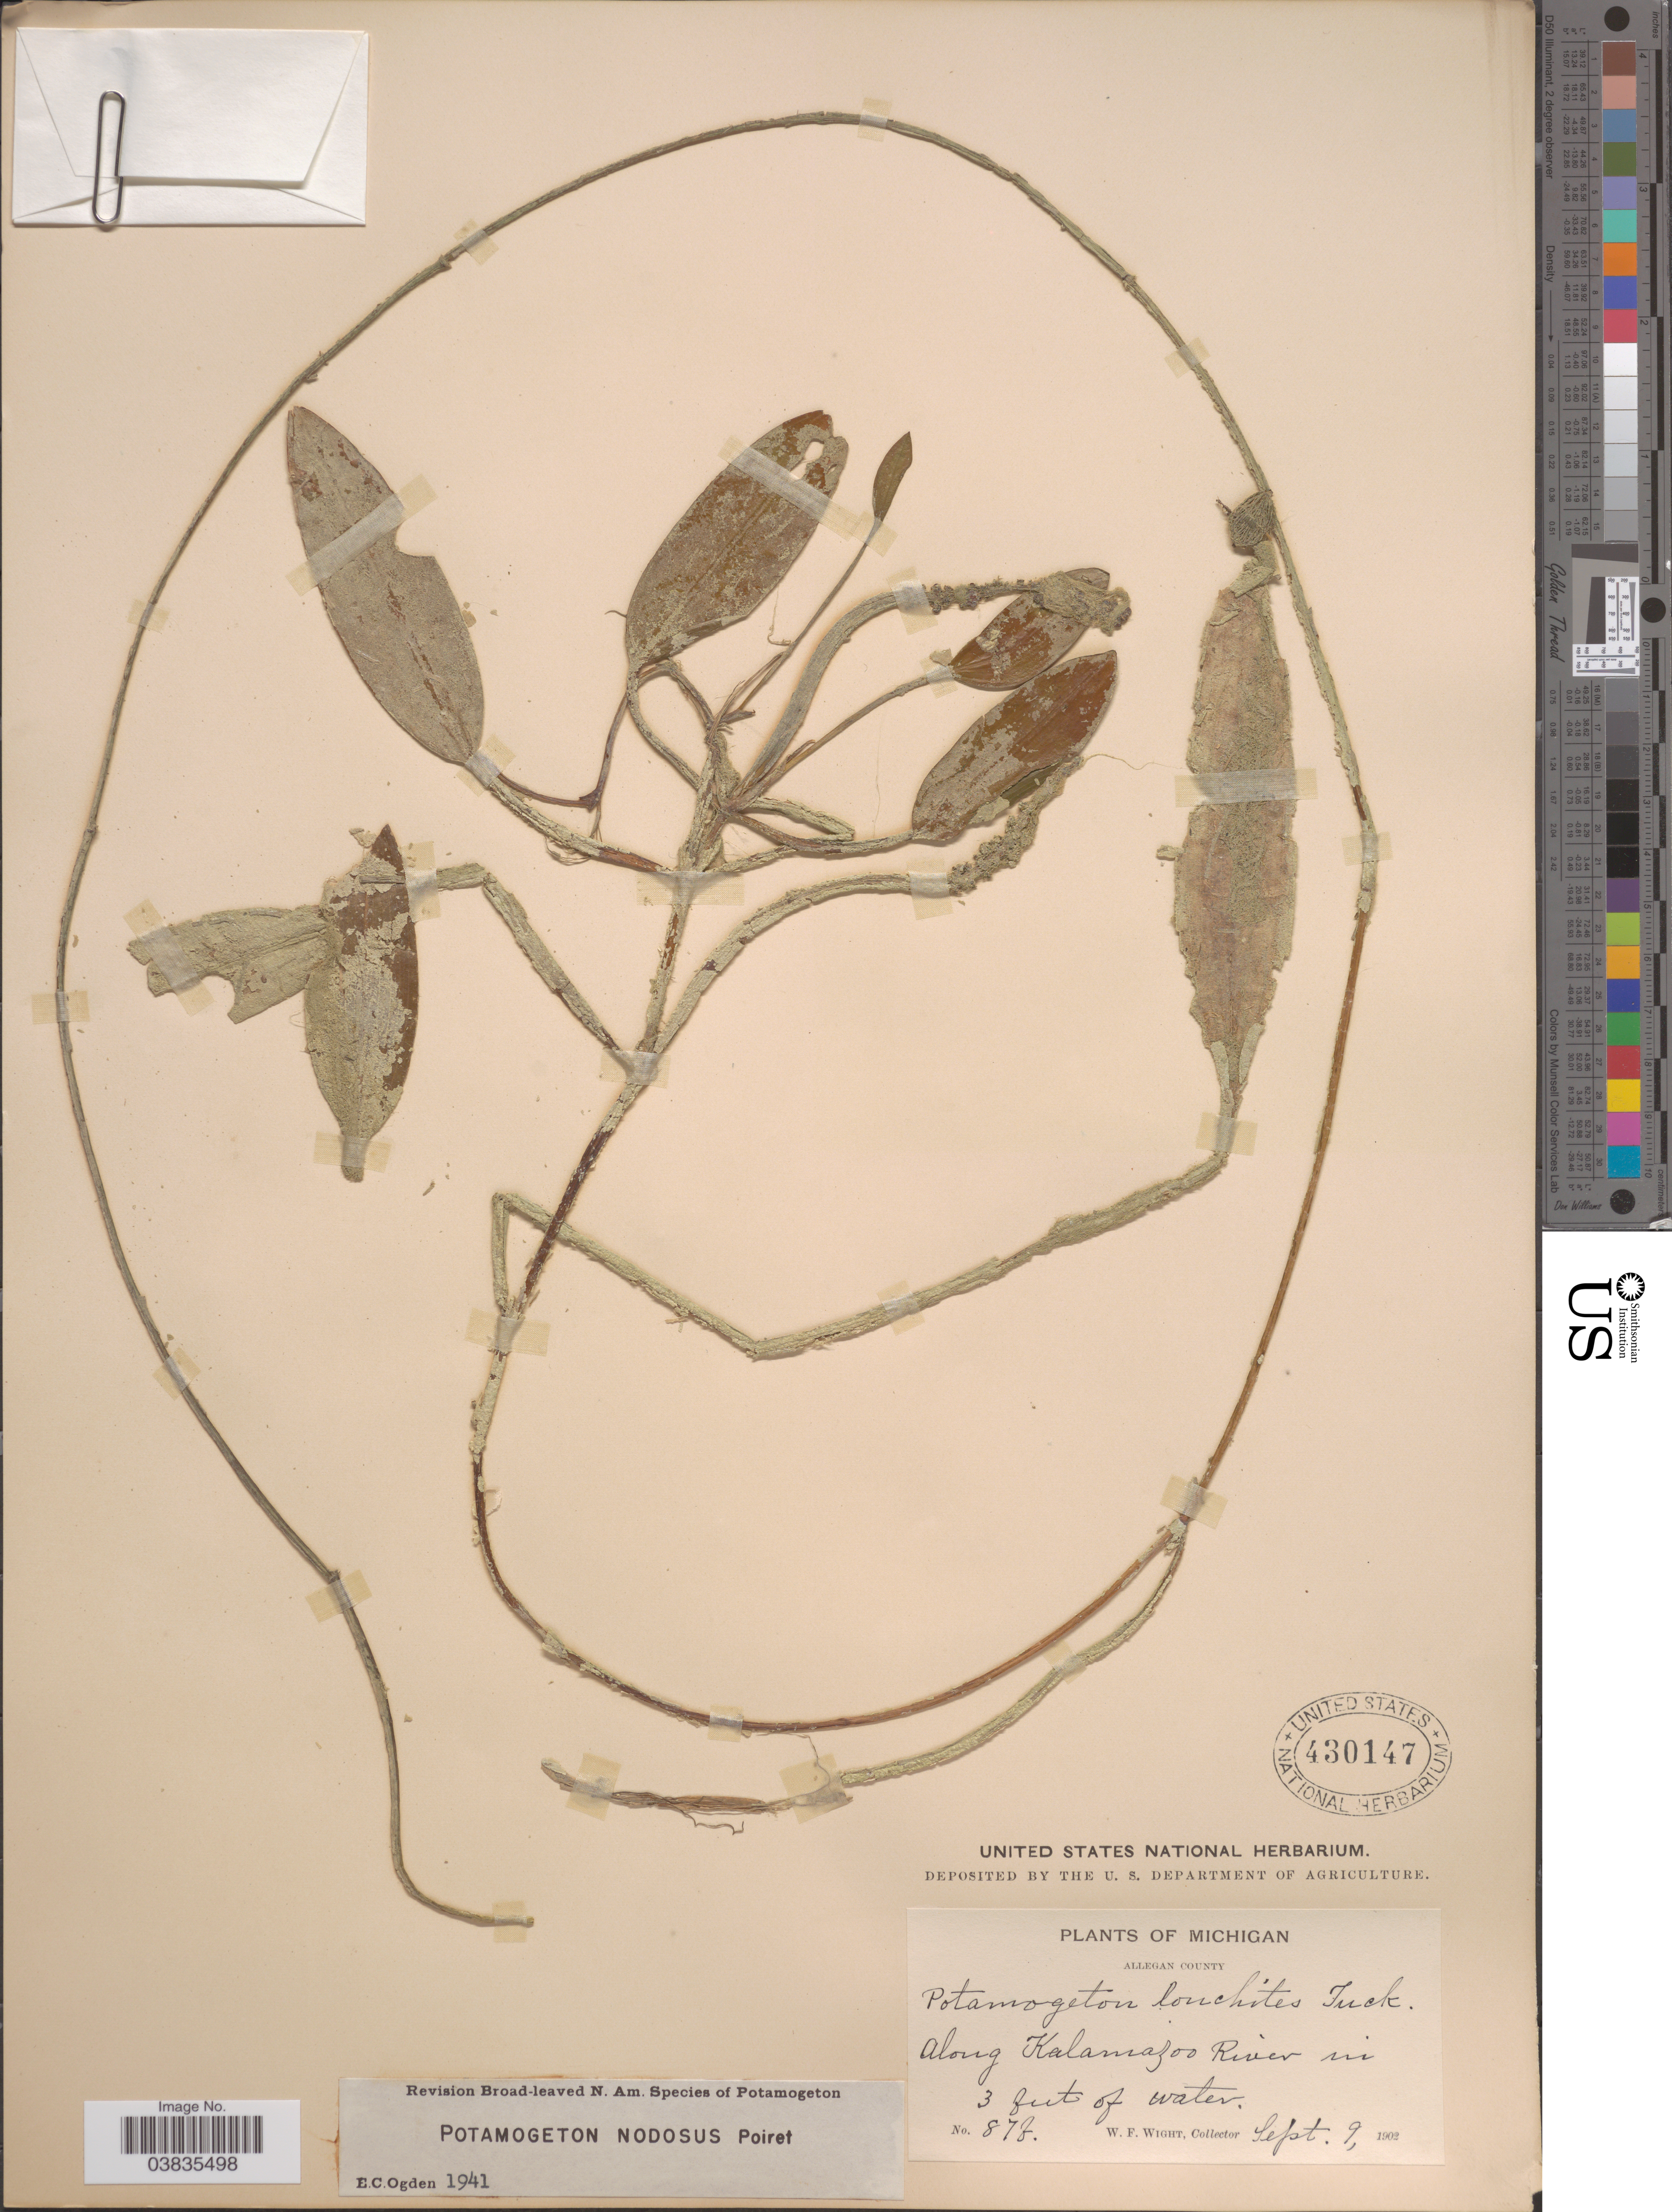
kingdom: Plantae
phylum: Tracheophyta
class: Liliopsida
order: Alismatales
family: Potamogetonaceae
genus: Potamogeton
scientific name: Potamogeton nodosus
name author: Poir.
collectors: W. Wight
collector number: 87f*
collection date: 1902-09-09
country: United States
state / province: Michigan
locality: Allegan County. Along Kalamazoo River.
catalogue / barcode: US 430147